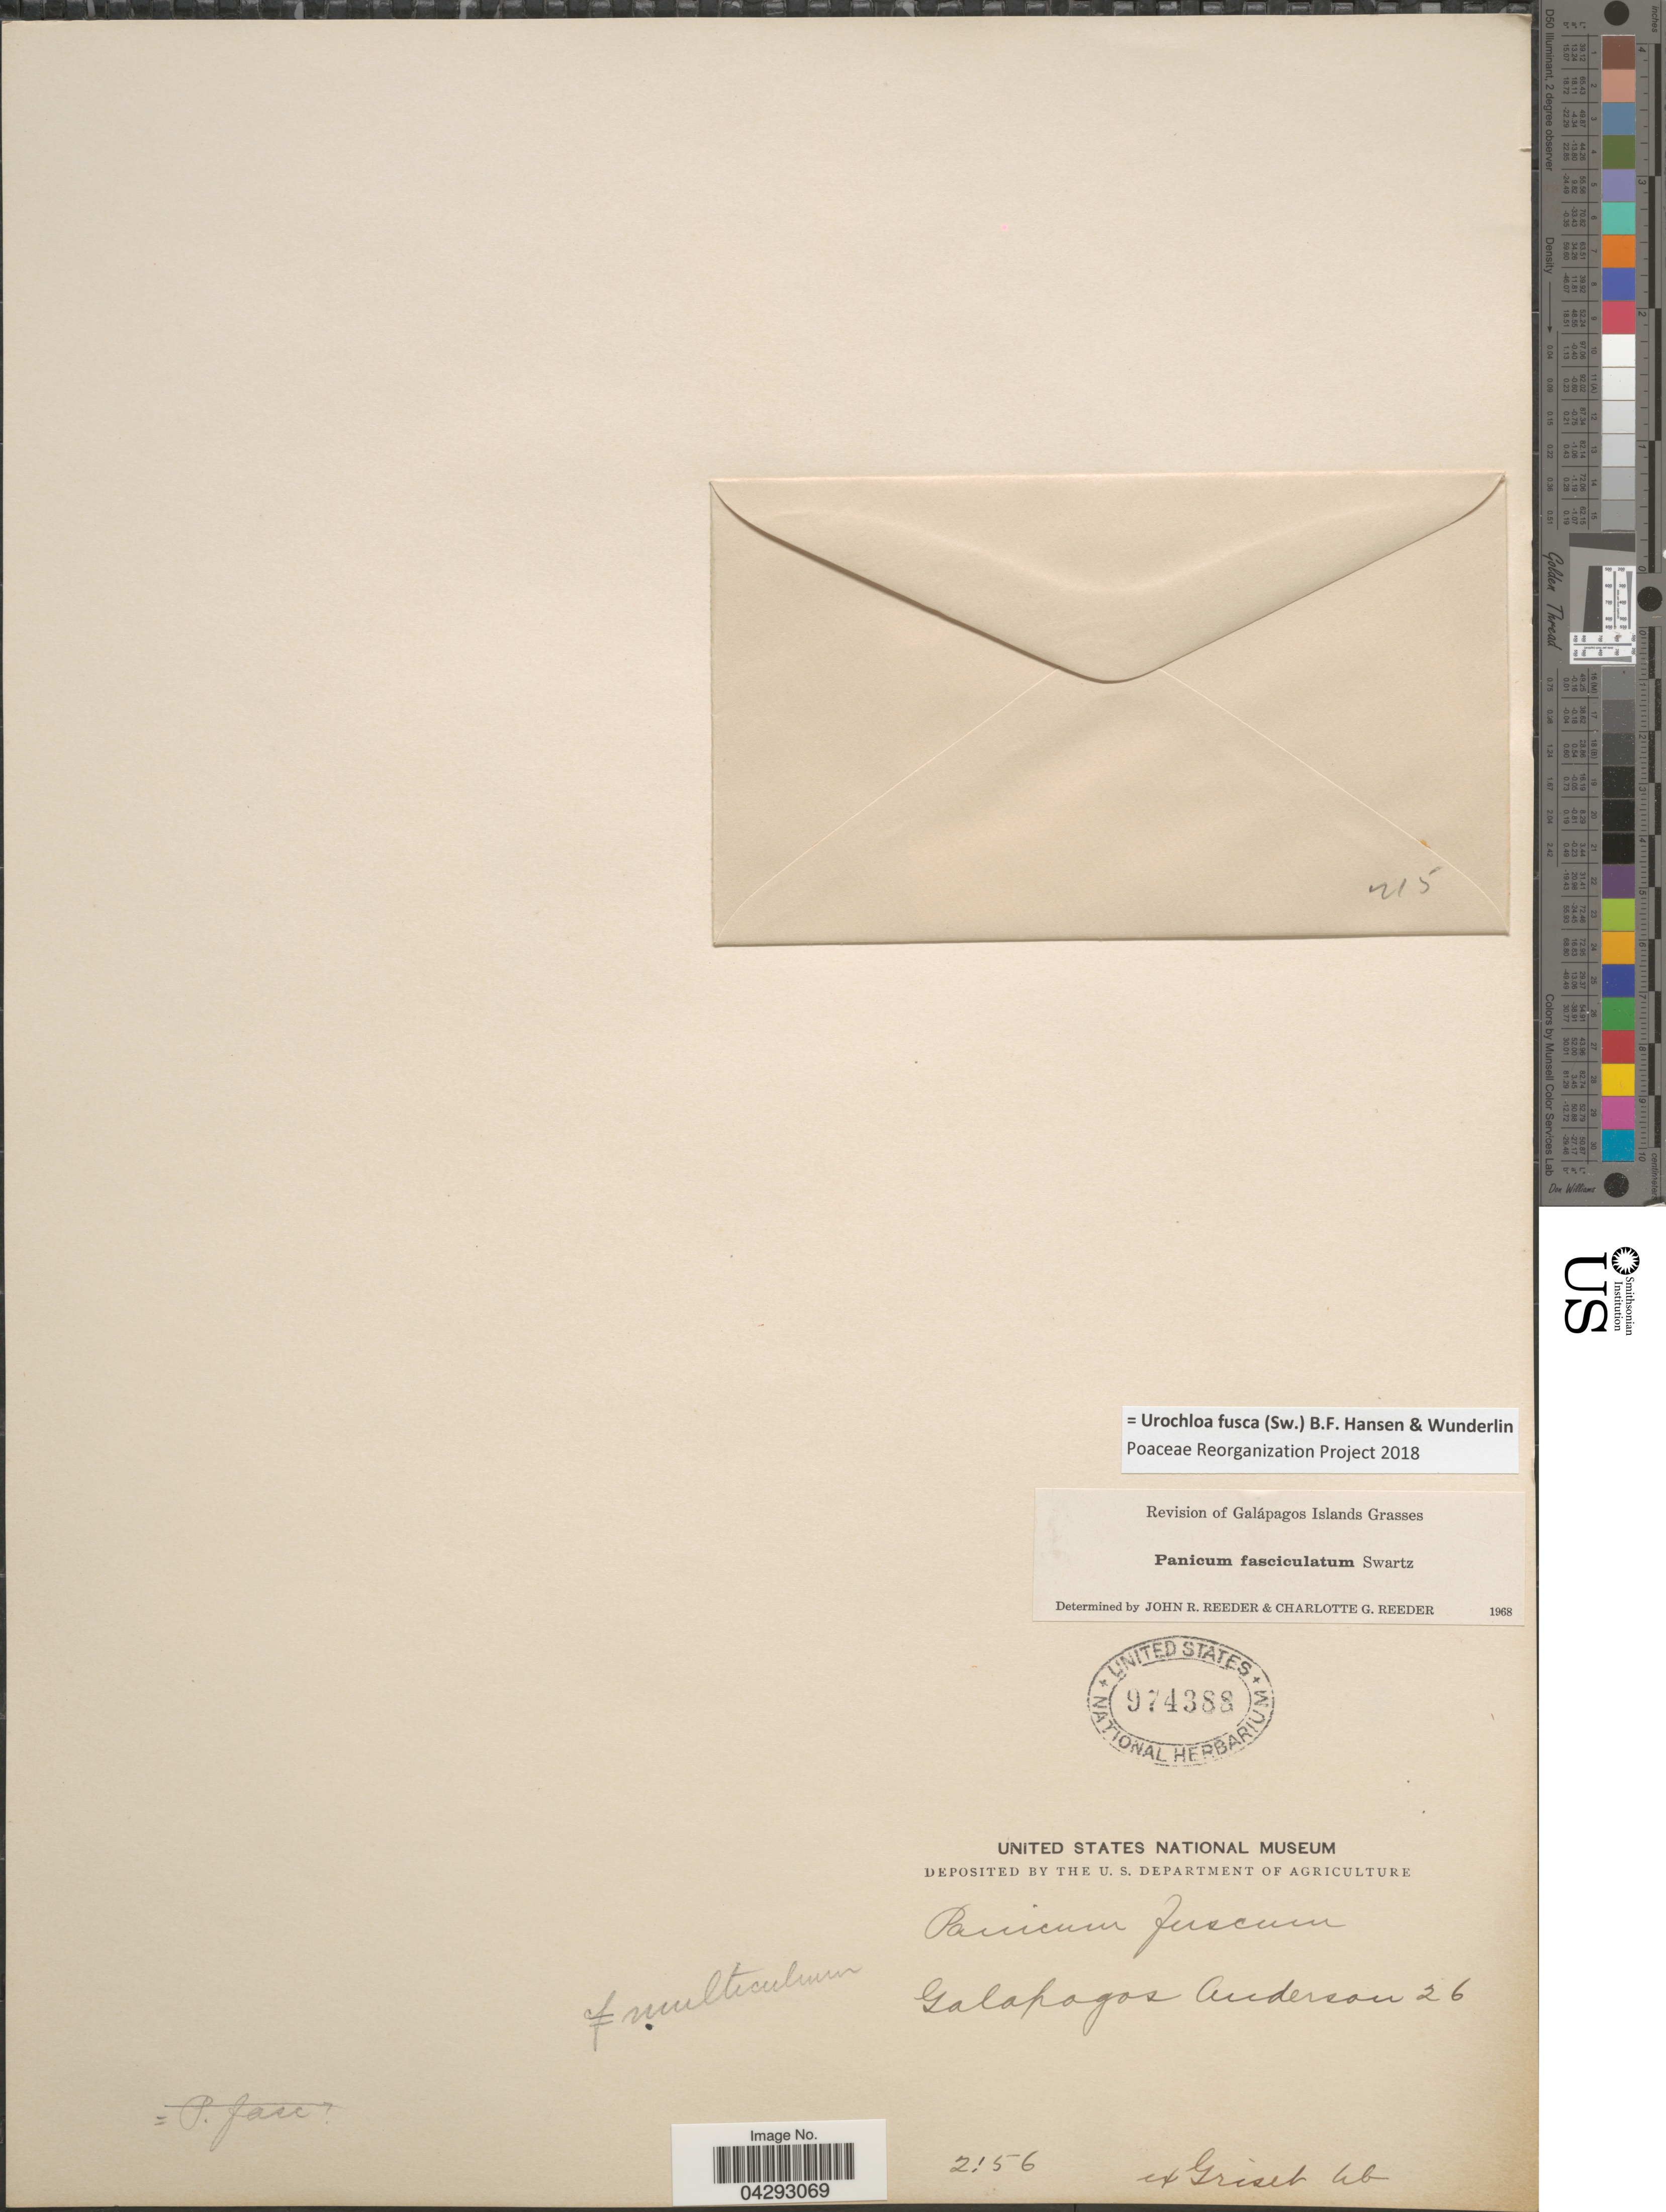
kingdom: Plantae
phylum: Tracheophyta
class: Liliopsida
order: Poales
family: Poaceae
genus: Urochloa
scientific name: Urochloa fusca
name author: (Sw.) B.F. Hansen & Wunderlin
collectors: -- Anderson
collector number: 26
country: Ecuador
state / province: Colón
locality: Galapagos.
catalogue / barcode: US 974388